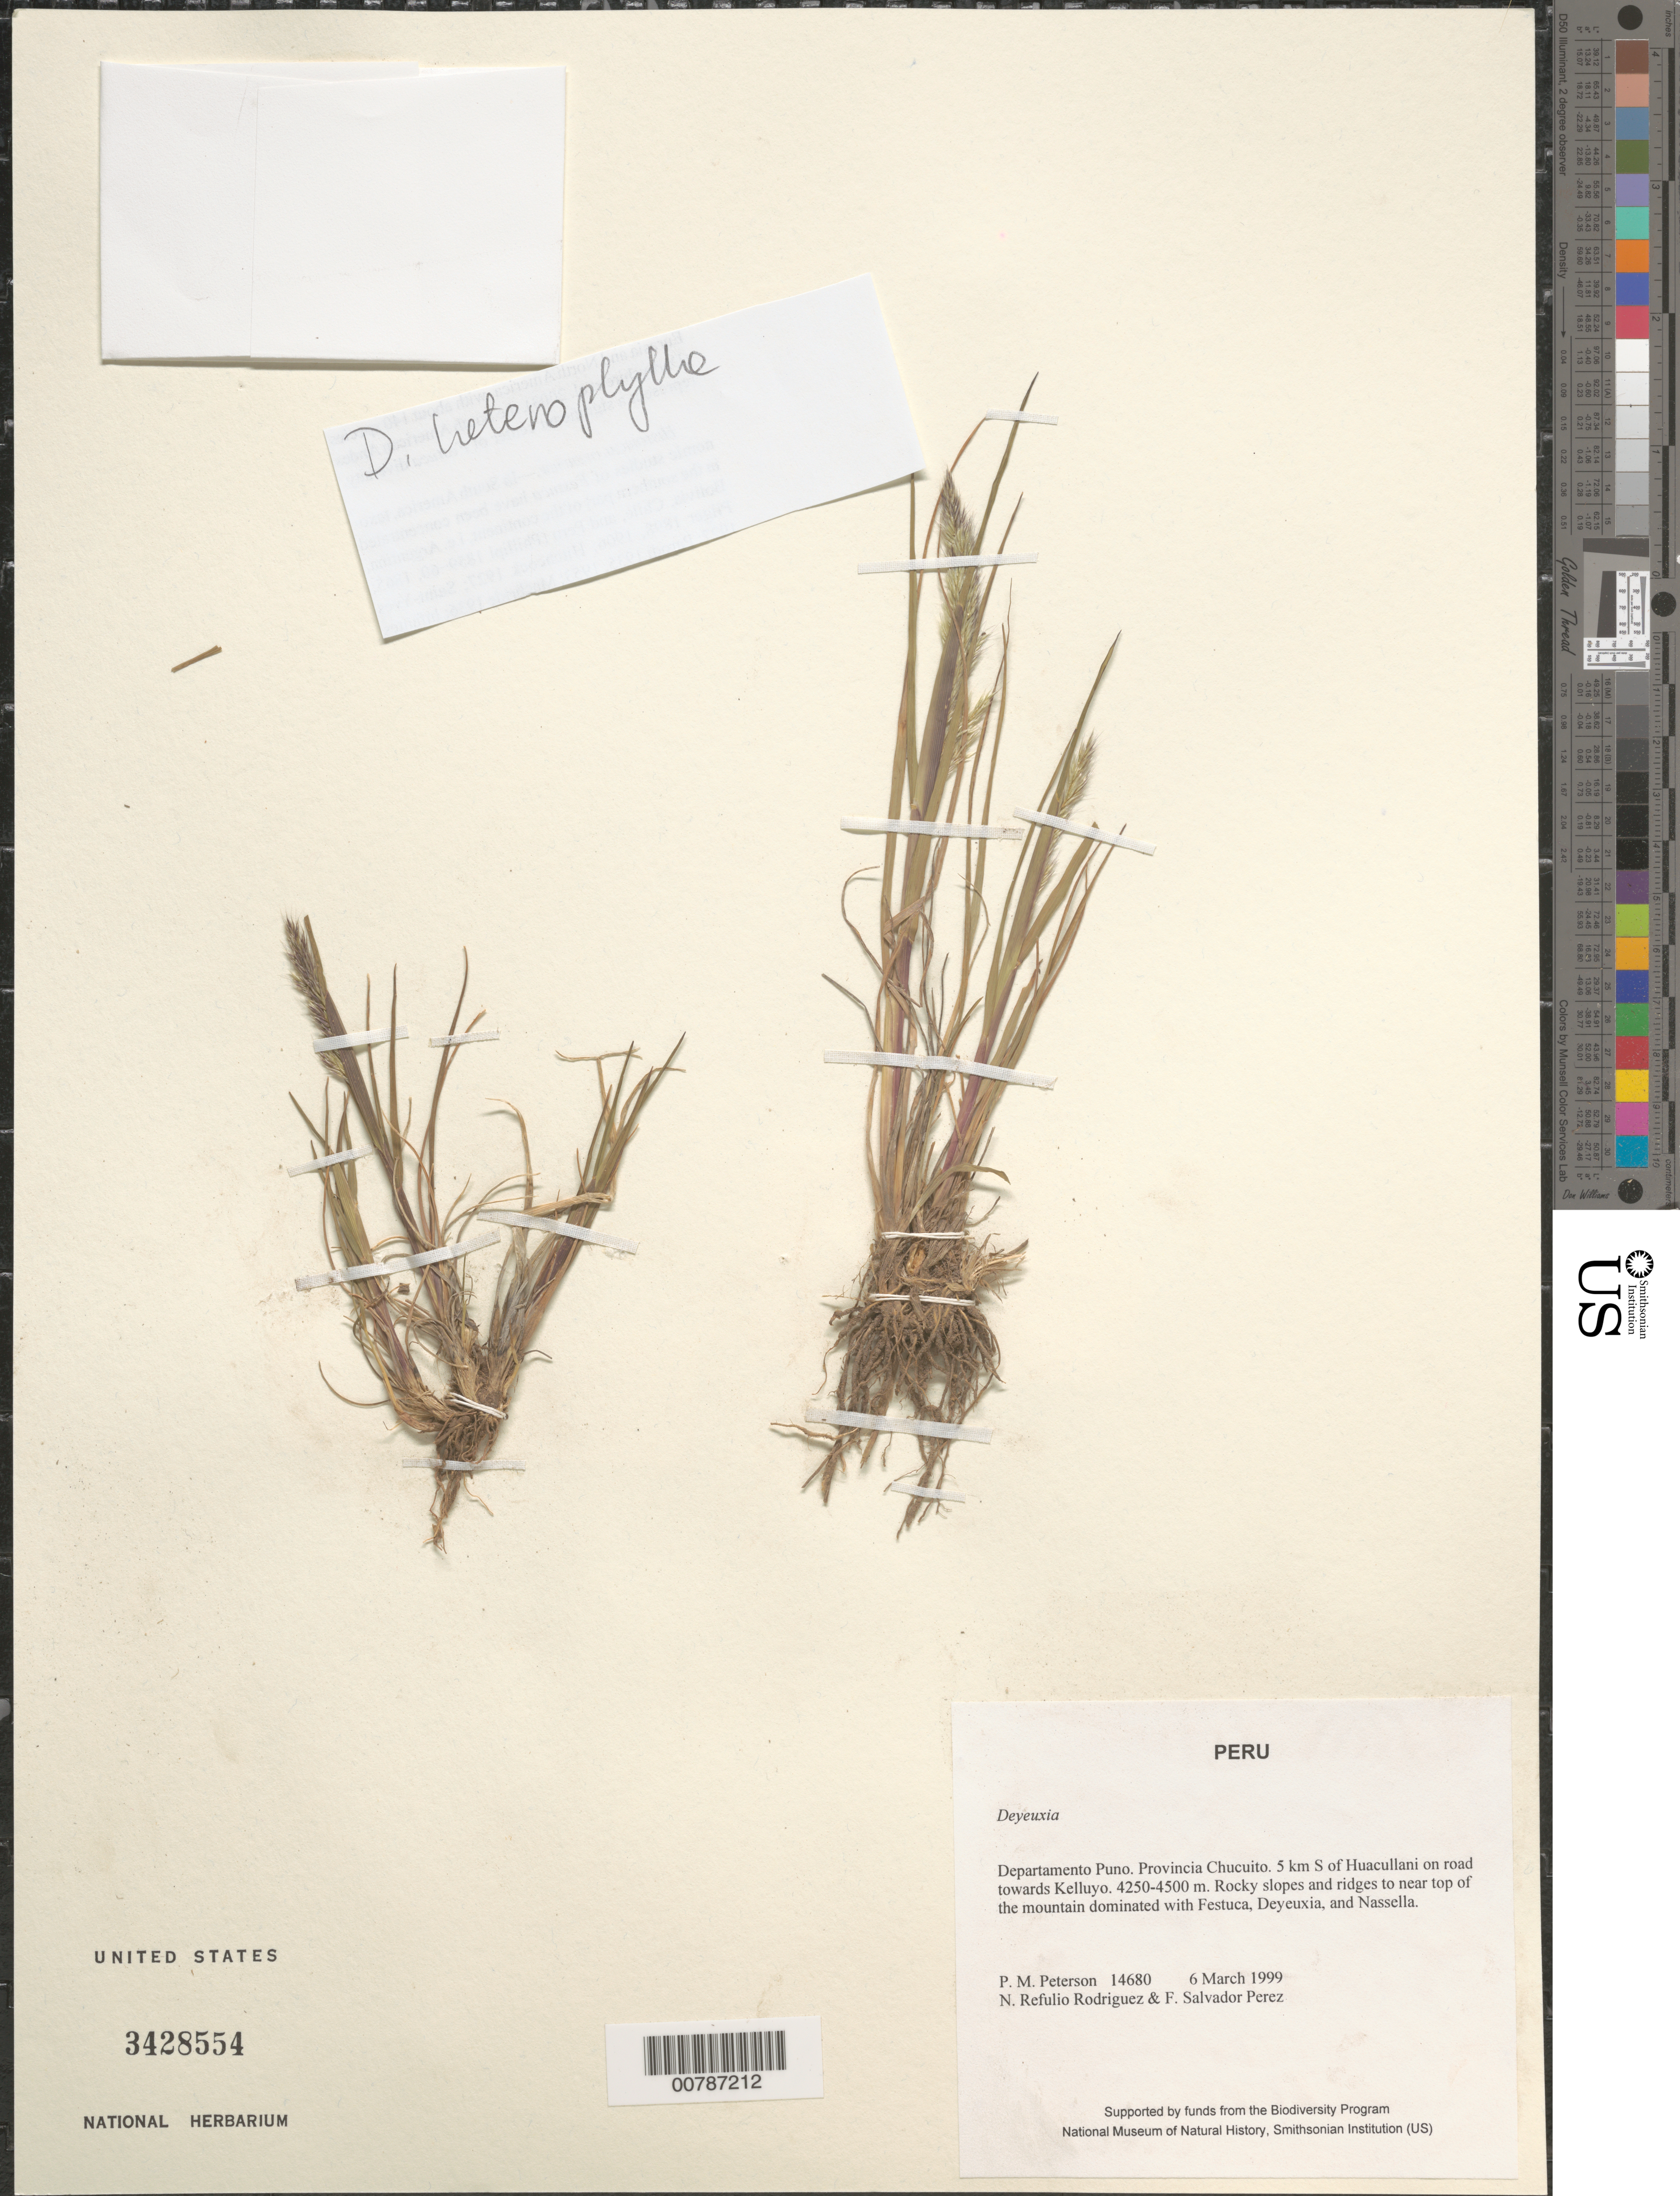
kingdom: Plantae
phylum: Tracheophyta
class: Liliopsida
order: Poales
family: Poaceae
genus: Calamagrostis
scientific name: Calamagrostis sp.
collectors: P. M. Peterson, N. Refulio-Rodríguez & F. Salvador Perez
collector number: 14680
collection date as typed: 06 Mar 1999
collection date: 1999-03-06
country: Peru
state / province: Puno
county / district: Chucuito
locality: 5 km S of Huacullani on road towards Kelluyo.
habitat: Rocky slopes and ridges to near top of the mountain dominated with Festuca, Deyeuxia and Nassella.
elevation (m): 4250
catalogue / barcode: US 3428554